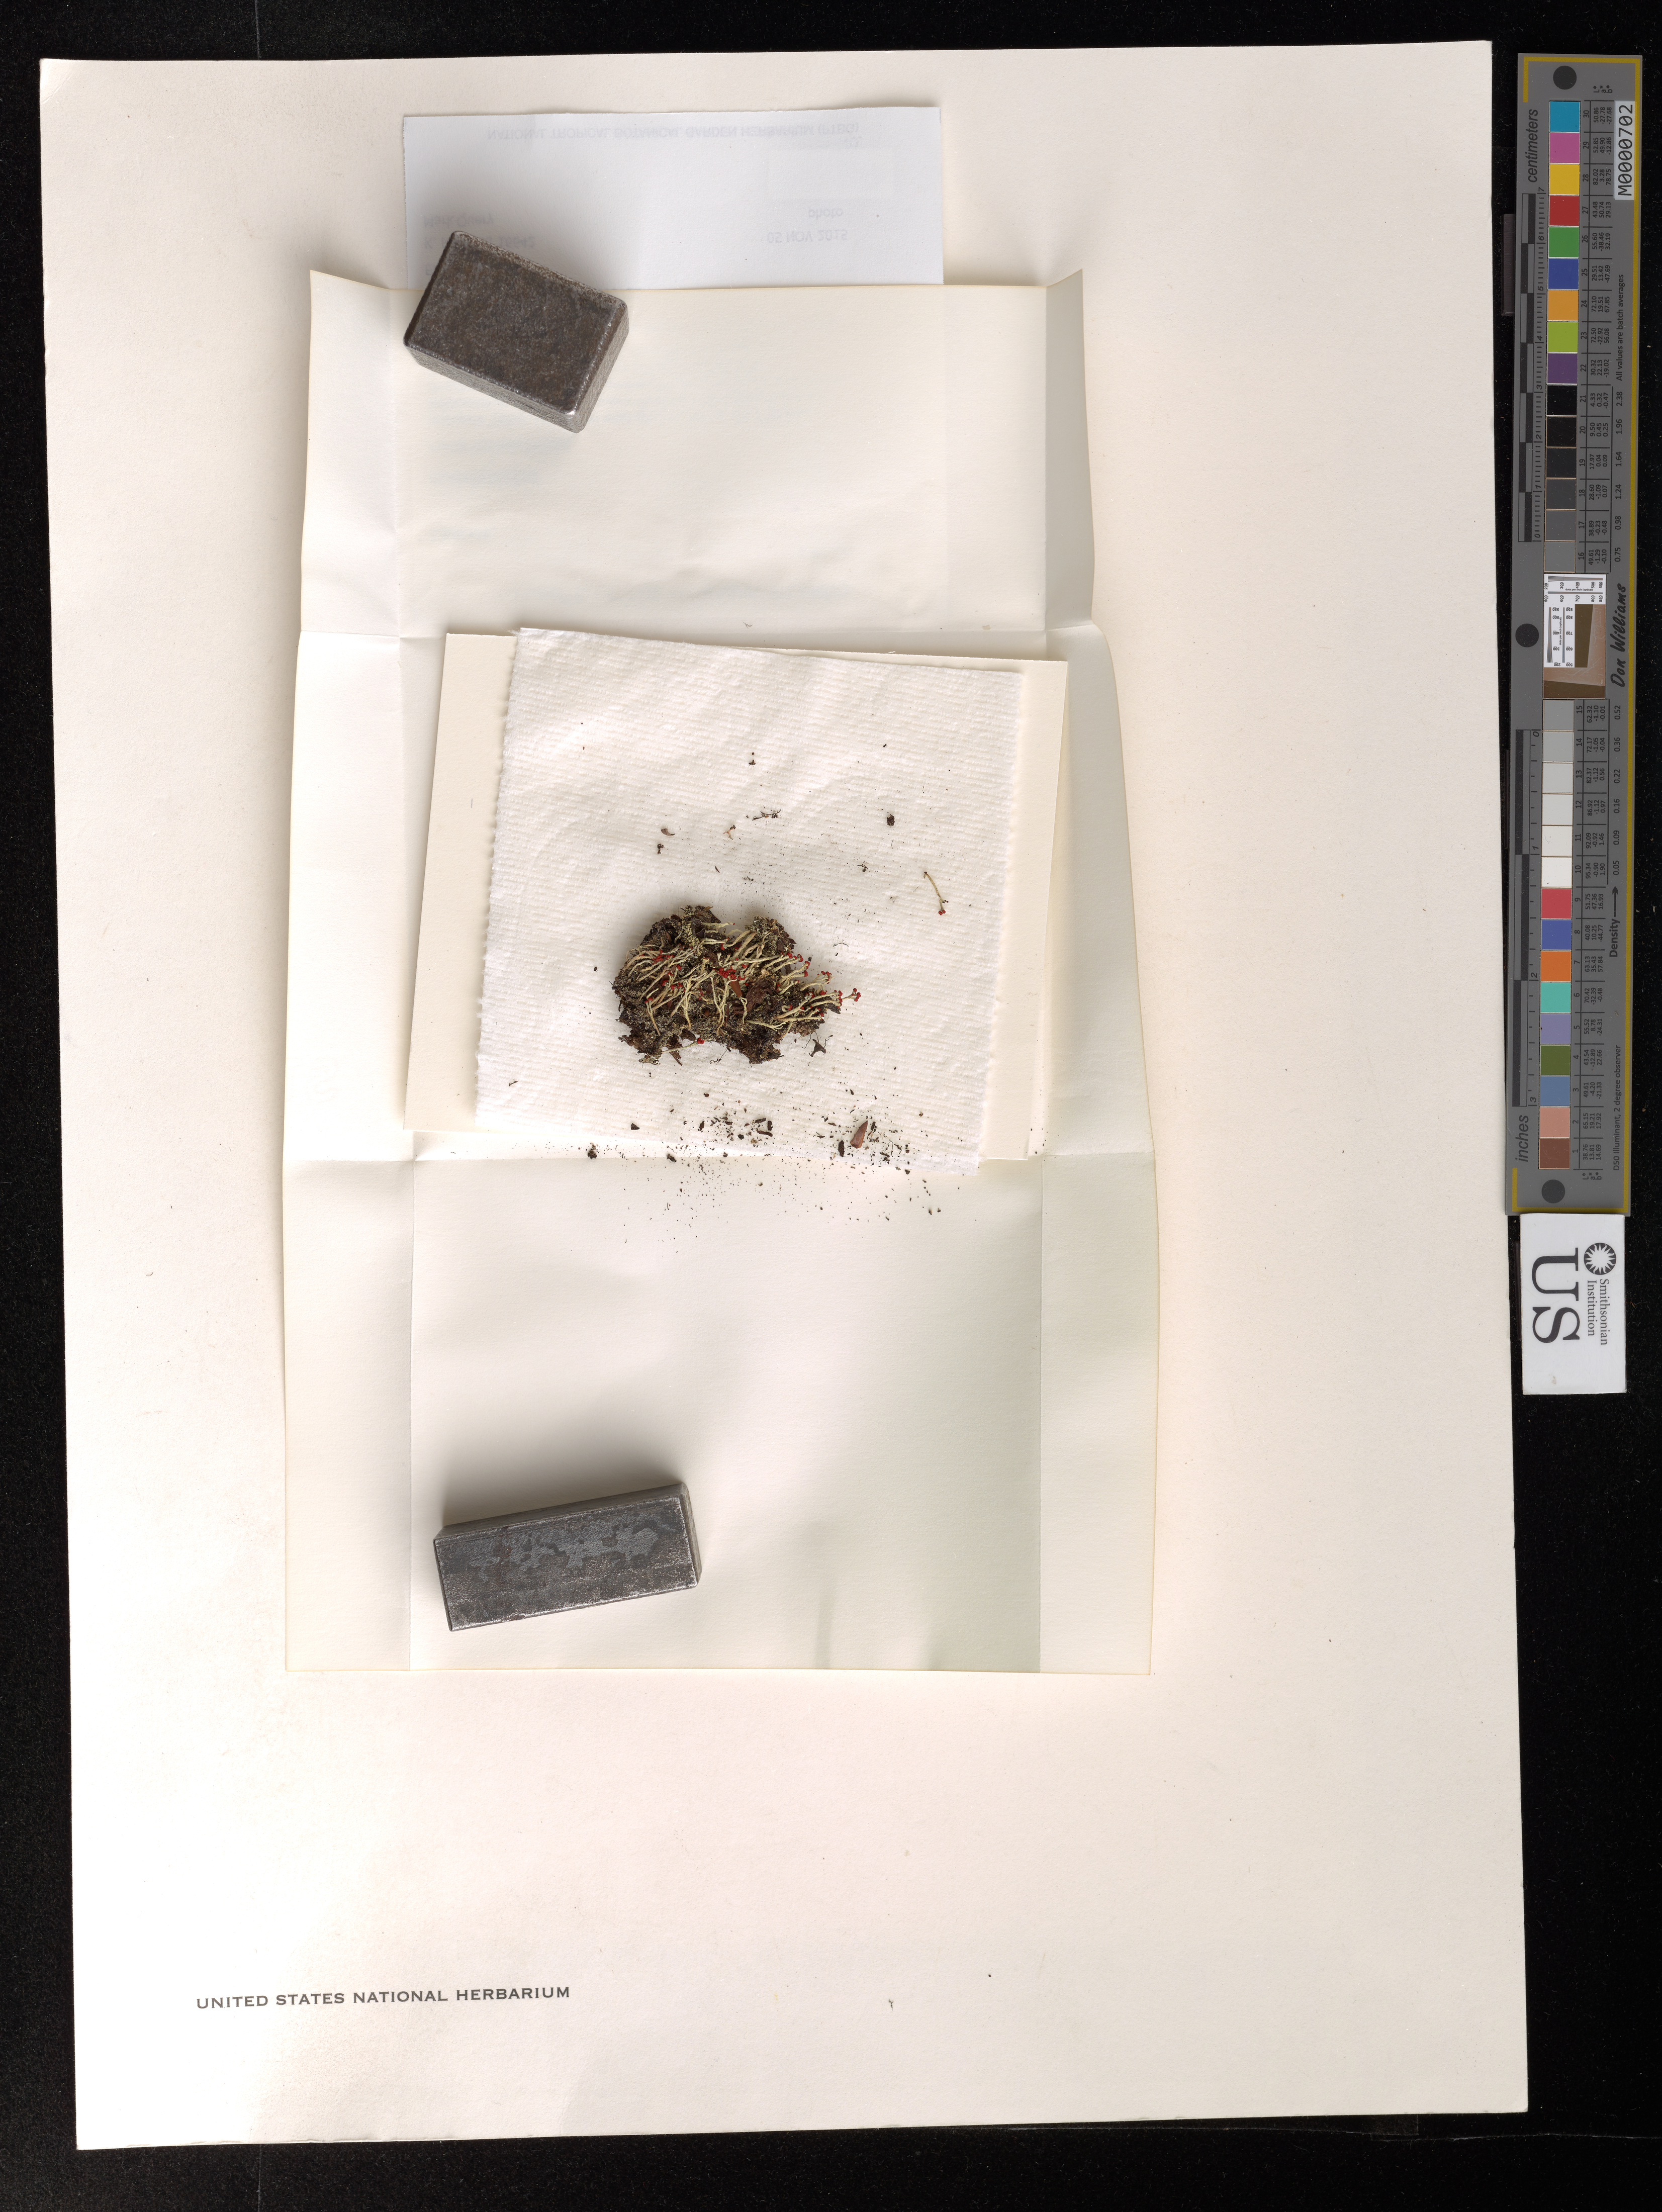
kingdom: Fungi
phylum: Ascomycota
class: Lecanoromycetes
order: Lecanorales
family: Cladoniaceae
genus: Cladonia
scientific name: Cladonia sp.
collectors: K. R. Wood & M. Query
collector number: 16642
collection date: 2015-11-05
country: United States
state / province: Hawaii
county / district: Kauai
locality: Kauai Waimea District. Kawaiula Valley, just to the west of Kuia Natural Area Reserve.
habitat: Metrosideros-Acacia mixed mesic forest.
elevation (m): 671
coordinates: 22.143854, -159.693728